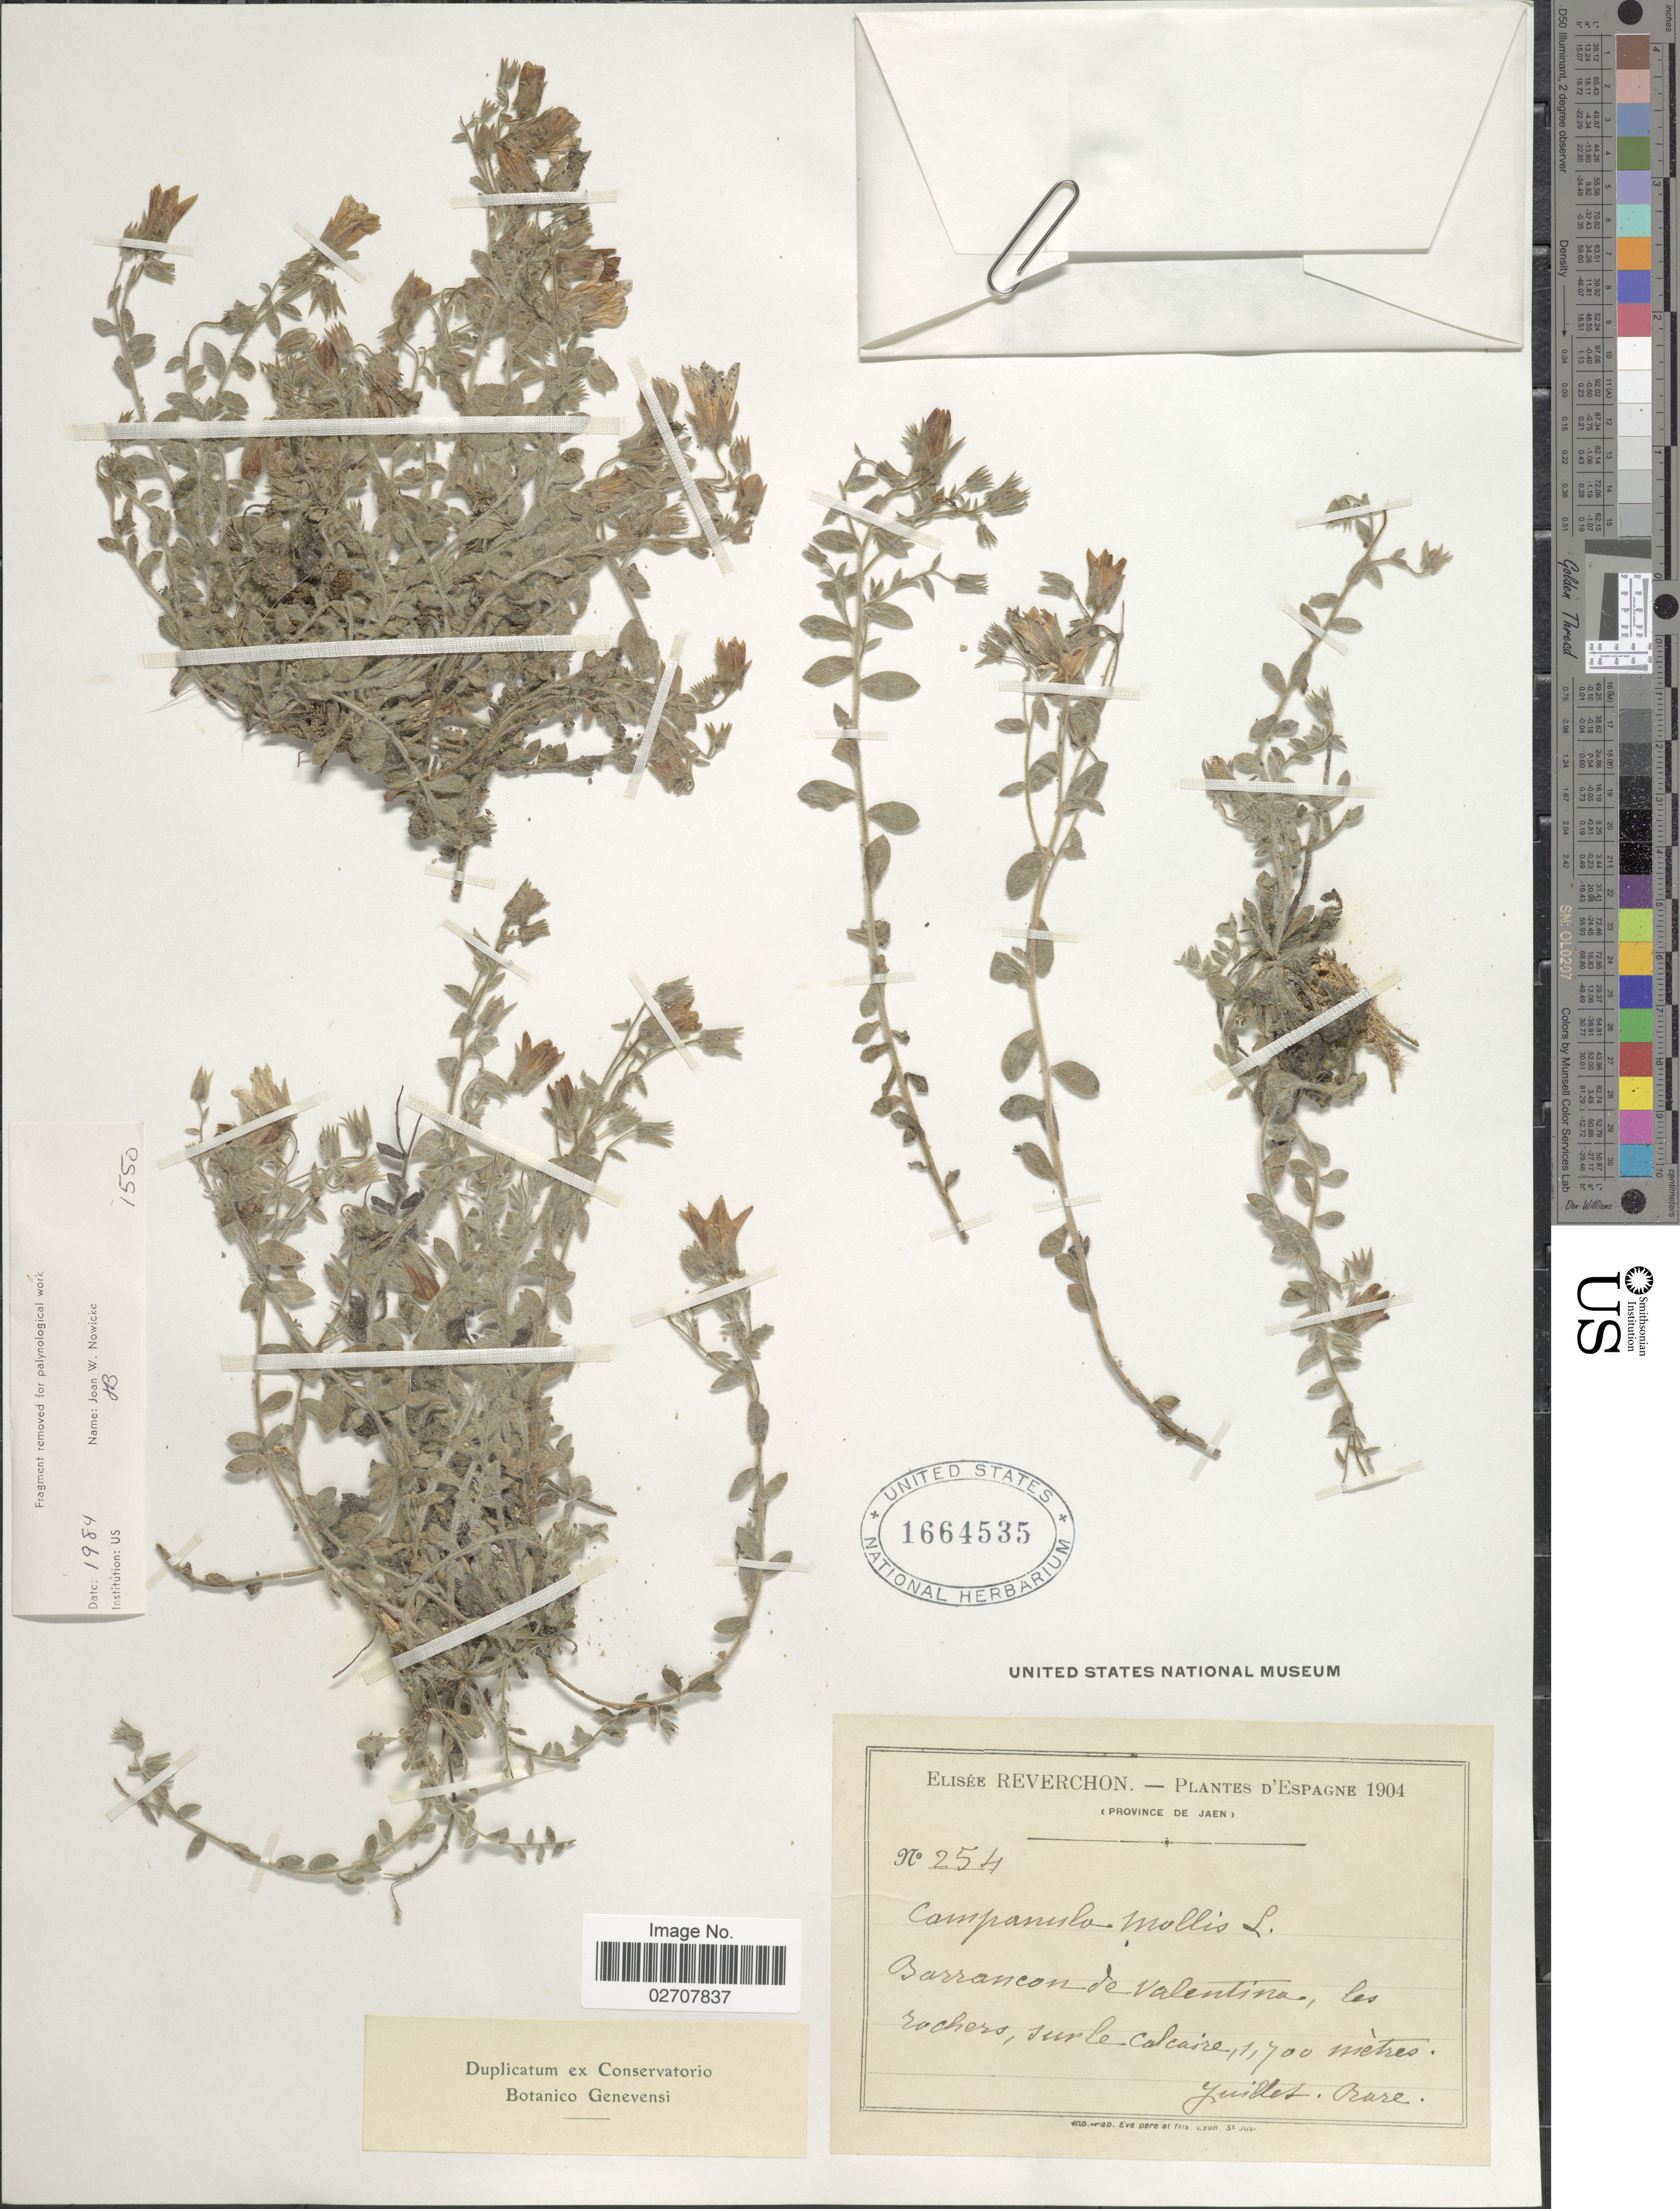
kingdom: Plantae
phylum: Tracheophyta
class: Magnoliopsida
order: Asterales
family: Campanulaceae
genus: Campanula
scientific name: Campanula mollis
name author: L.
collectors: E. Reverchon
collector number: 254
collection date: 1904-07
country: Spain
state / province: Andalucía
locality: D'Espagne (Province de Jaen). Barrancon de Valentina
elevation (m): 1700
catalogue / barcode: US 1664535